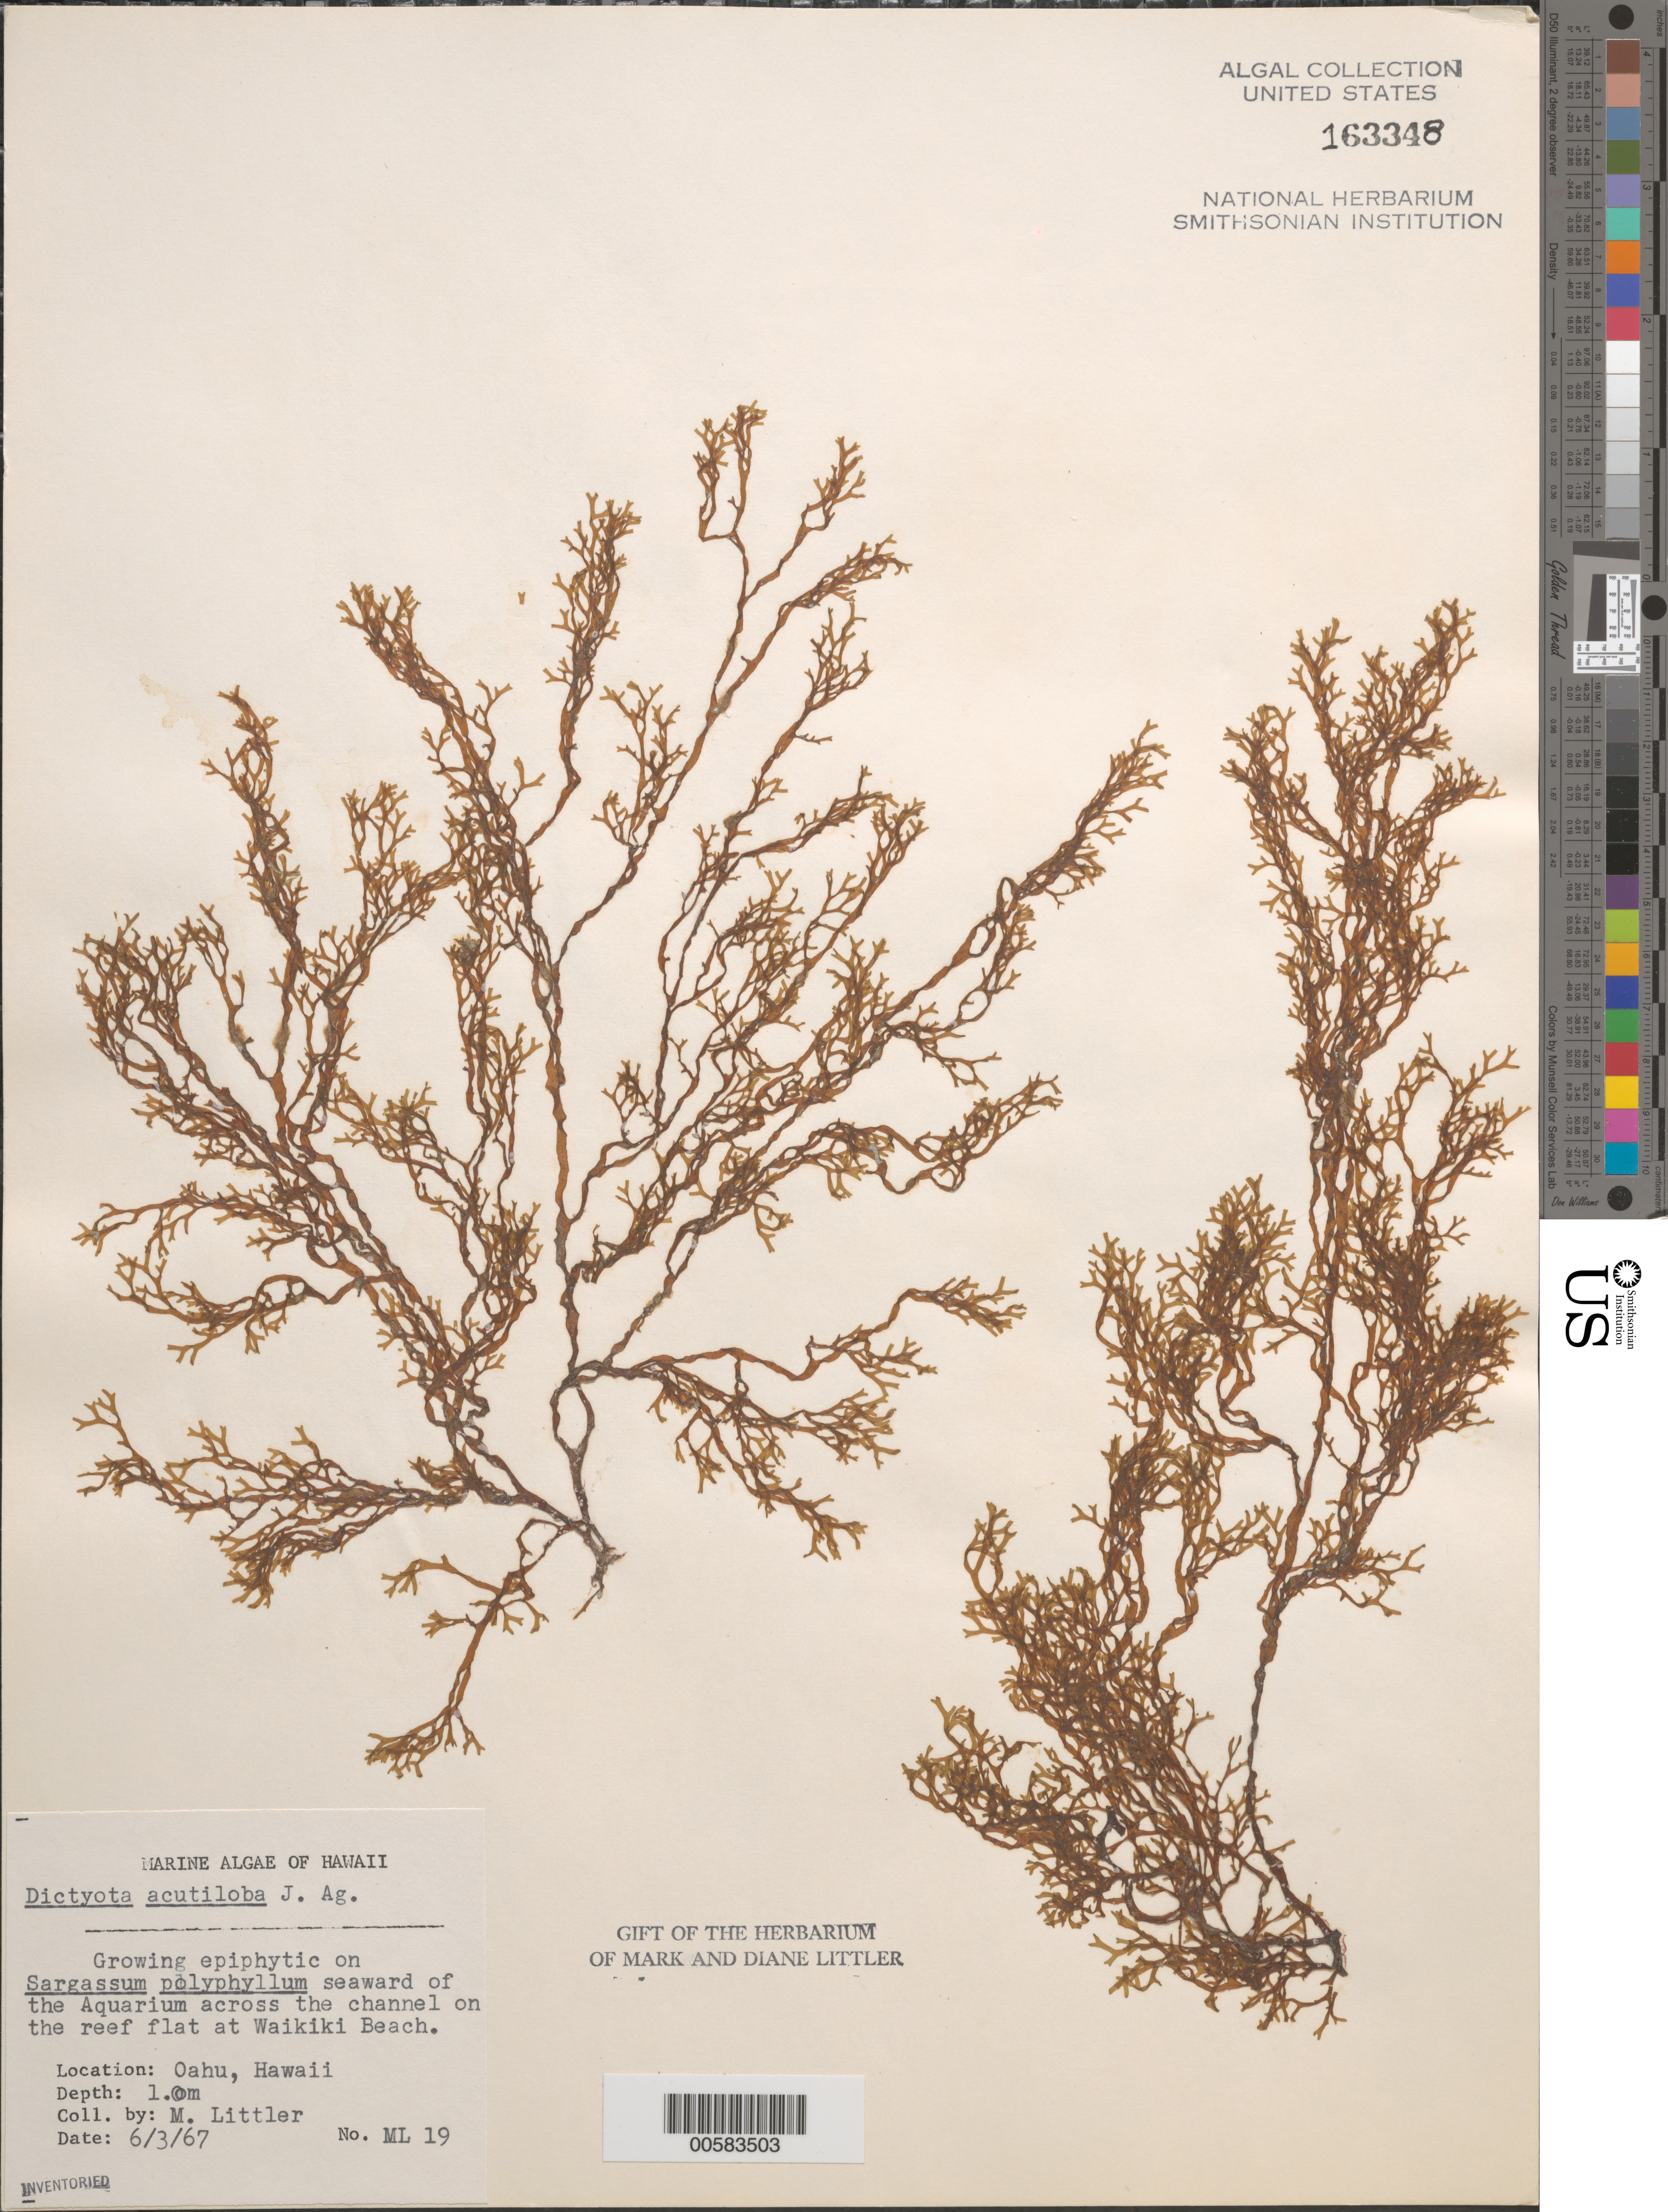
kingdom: Chromista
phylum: Ochrophyta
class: Phaeophyceae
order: Dictyotales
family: Dictyotaceae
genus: Dictyota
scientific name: Dictyota acutiloba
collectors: M. M. Littler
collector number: ML 19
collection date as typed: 03 Jun 1967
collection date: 1967-06-03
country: United States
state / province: Hawaii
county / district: Honolulu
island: Oahu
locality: Waikiki Beach near Aquarium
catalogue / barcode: US 163348